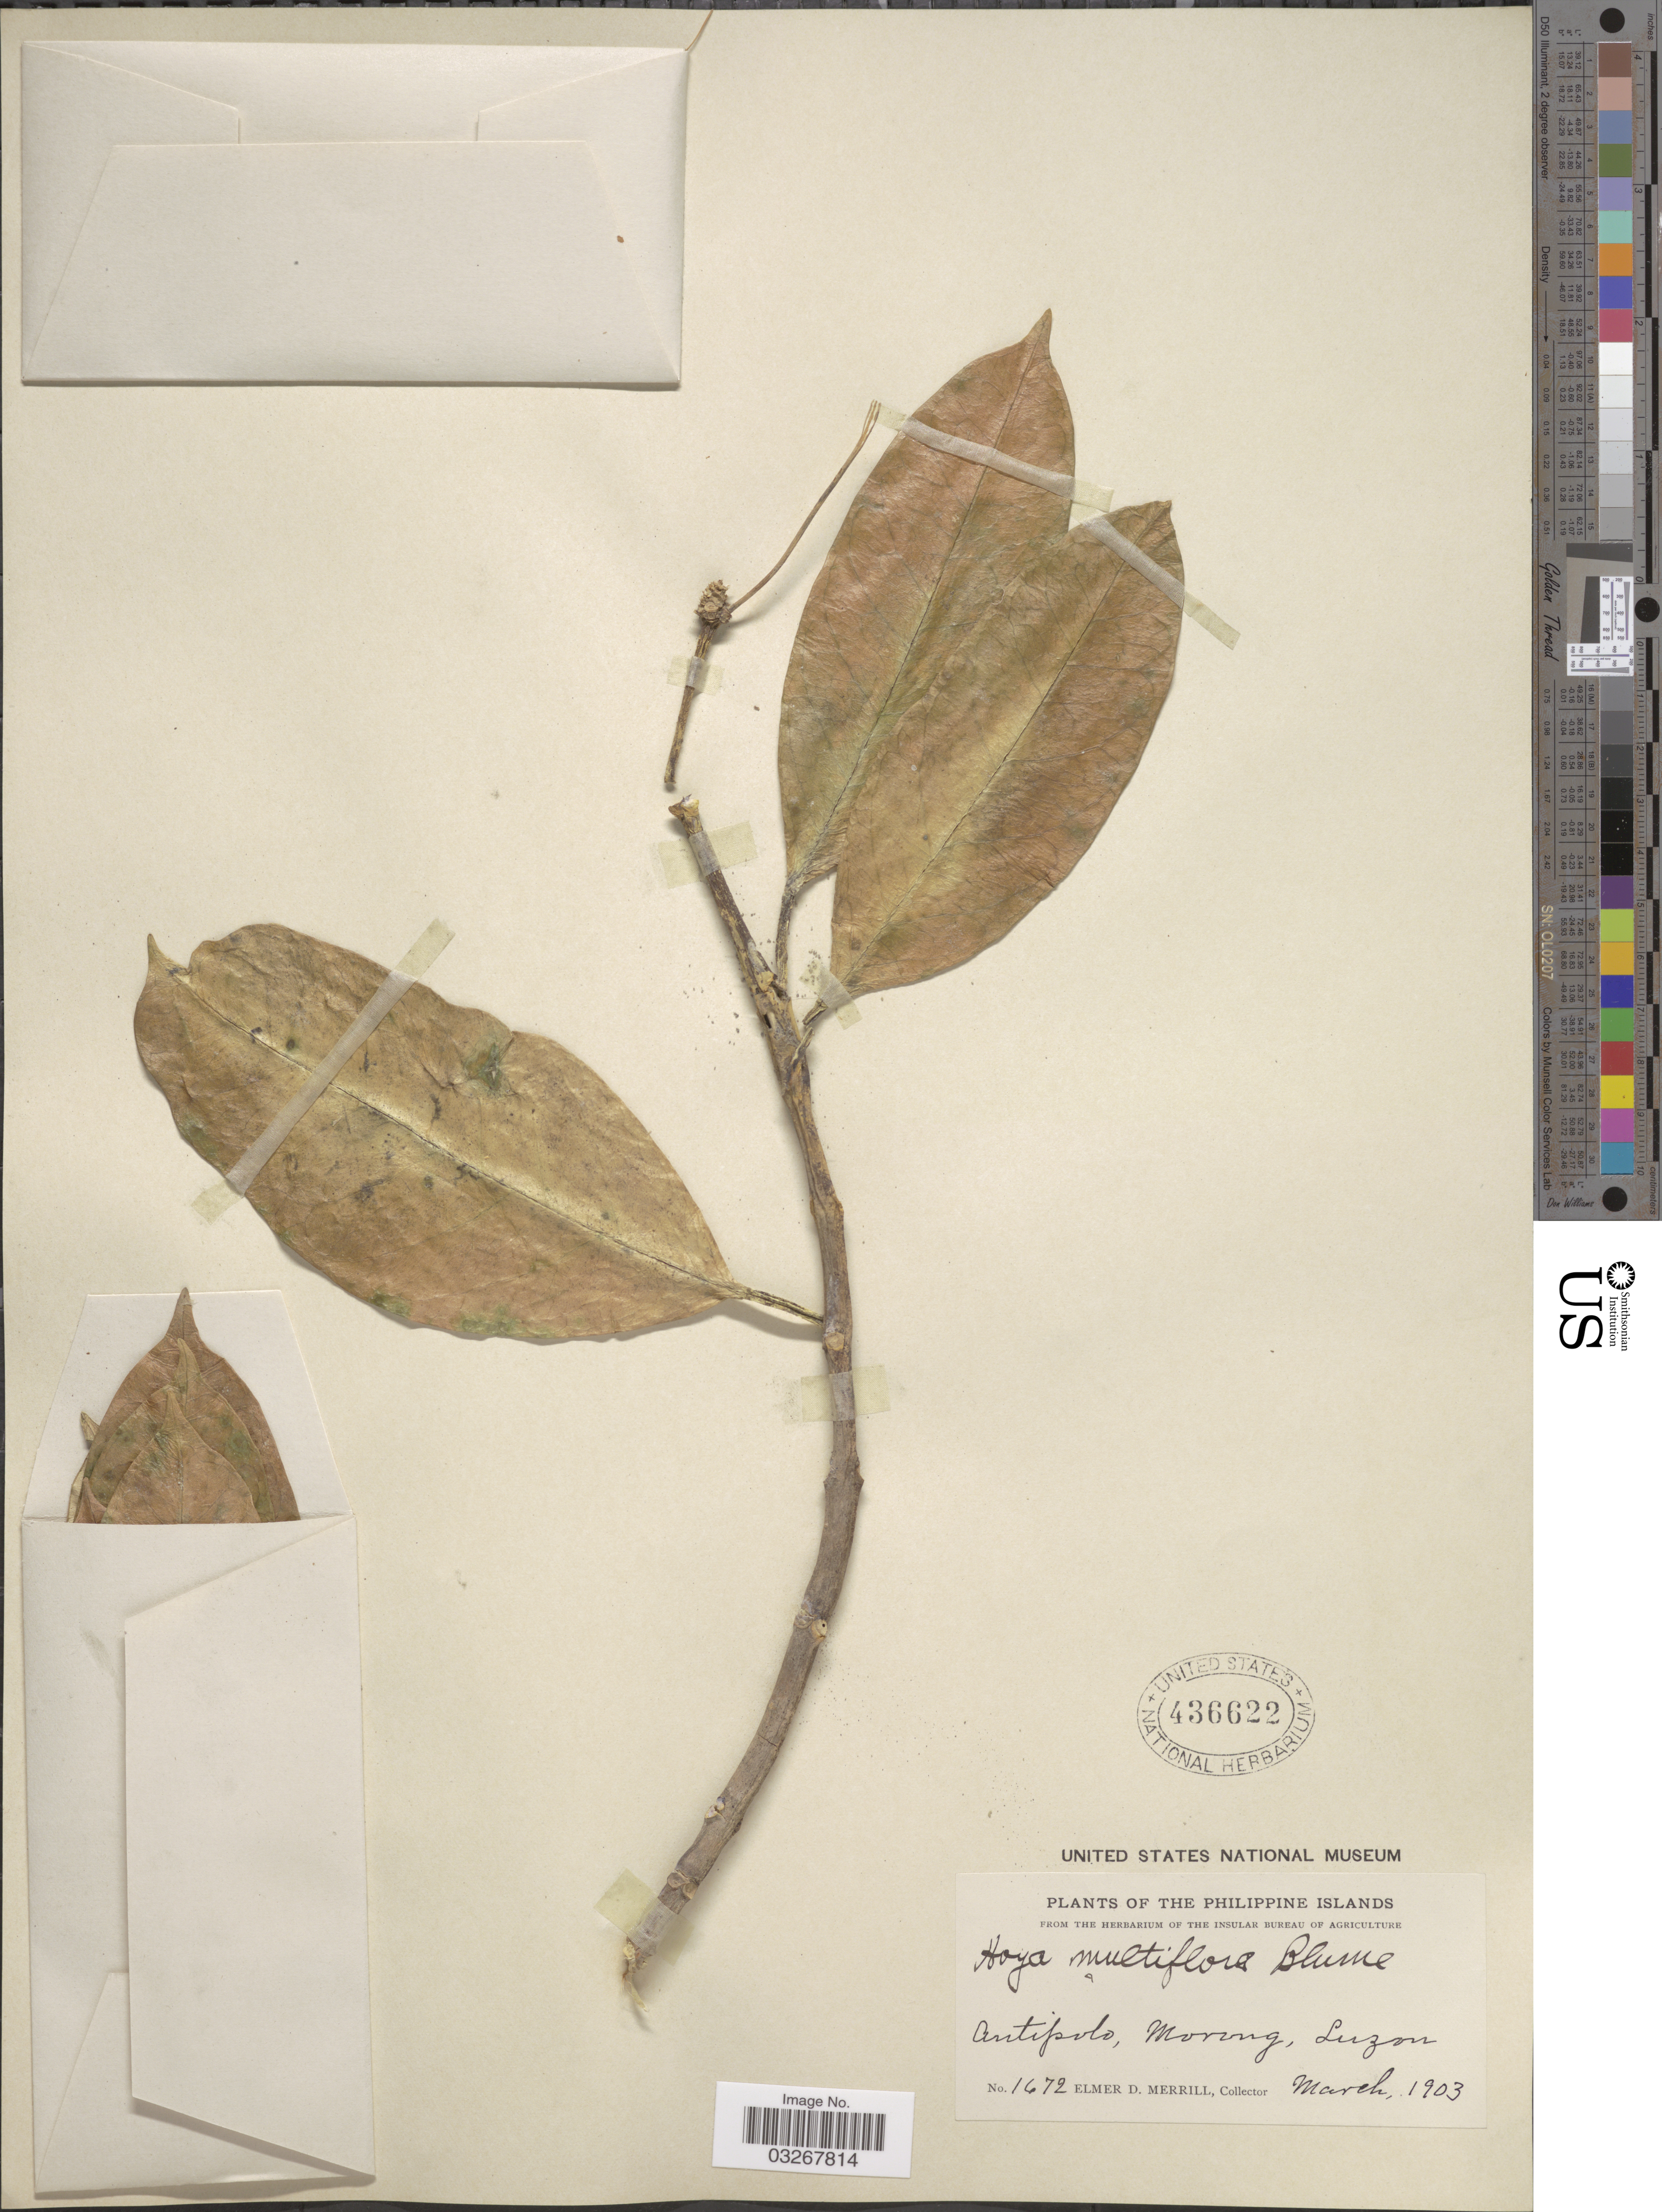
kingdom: Plantae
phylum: Tracheophyta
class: Magnoliopsida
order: Gentianales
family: Apocynaceae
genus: Centrostemma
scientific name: Centrostemma multiflorum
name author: (Blume) Decne.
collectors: E. D. Merrill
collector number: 1672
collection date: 1903-03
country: Philippines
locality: Antipolo, Morong, Luzon.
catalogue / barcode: US 436622